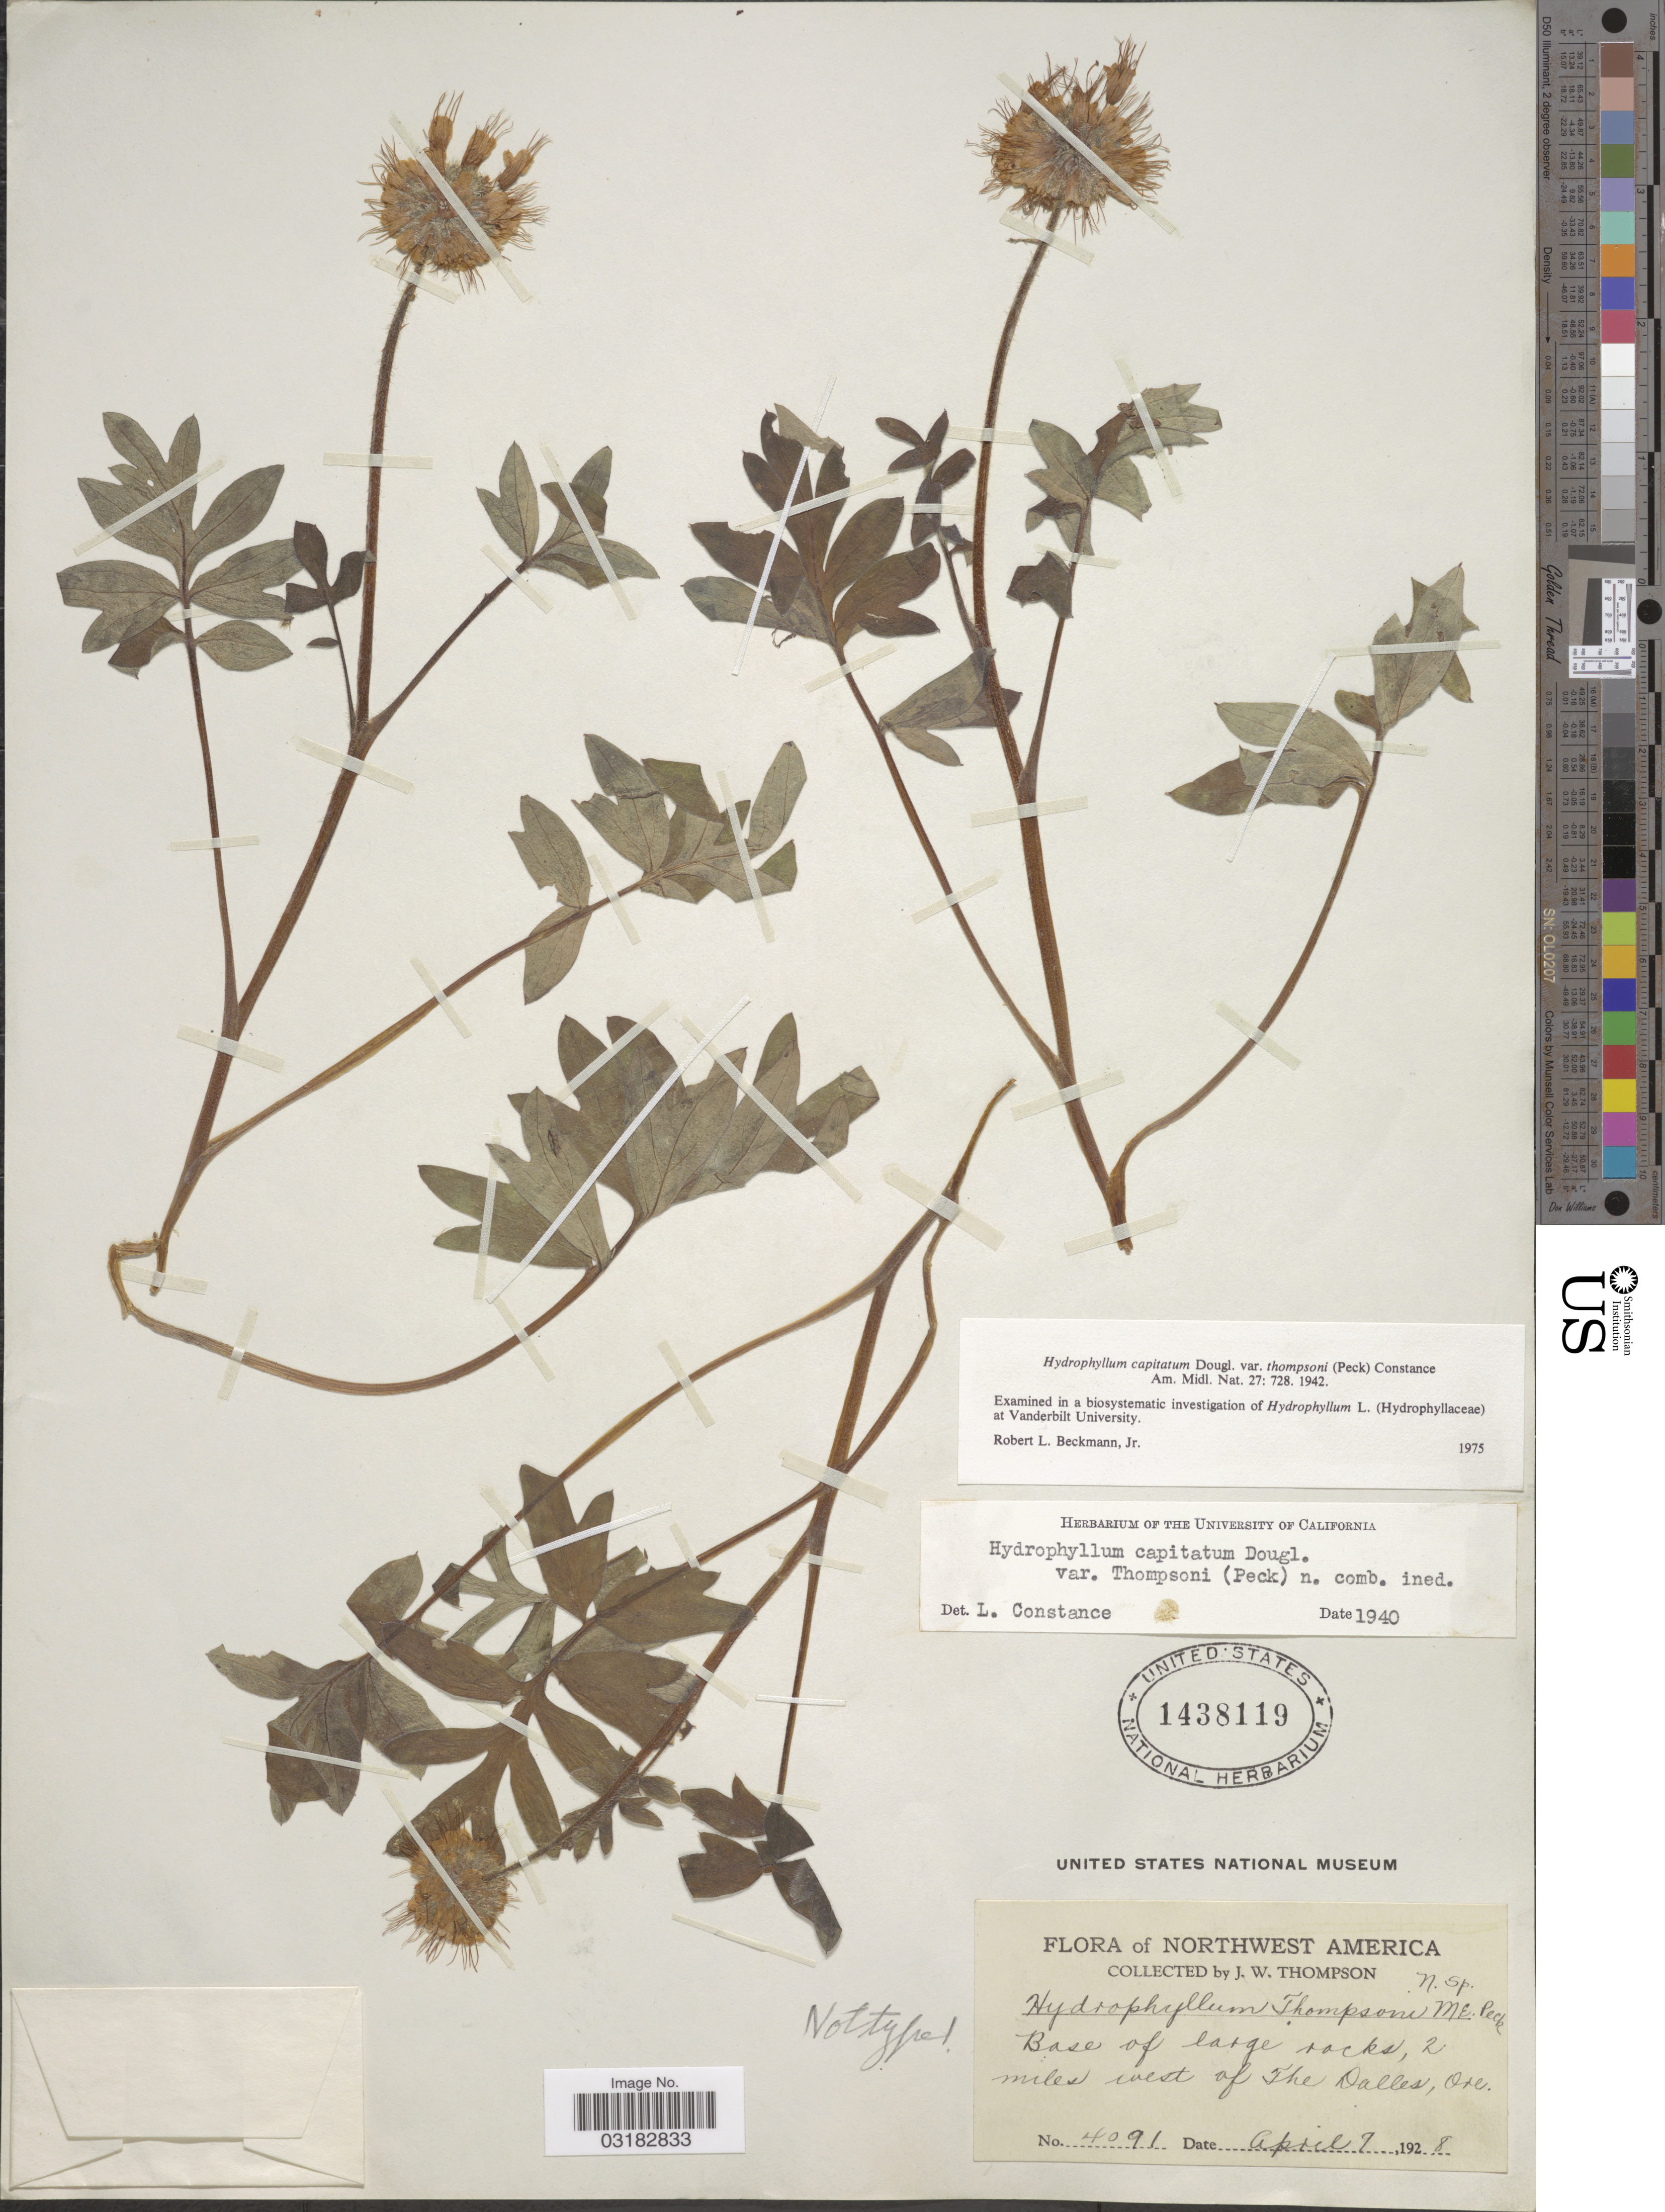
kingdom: Plantae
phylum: Tracheophyta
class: Magnoliopsida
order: Boraginales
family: Hydrophyllaceae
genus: Hydrophyllum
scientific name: Hydrophyllum capitatum var. thompsonii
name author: (M. Peck) Constance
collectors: J. Thompson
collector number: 4091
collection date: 1928-04-09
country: United States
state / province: Oregon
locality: Northwest America. Base of large rocks, 2 miles west of The Dalles.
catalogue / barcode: US 1438119